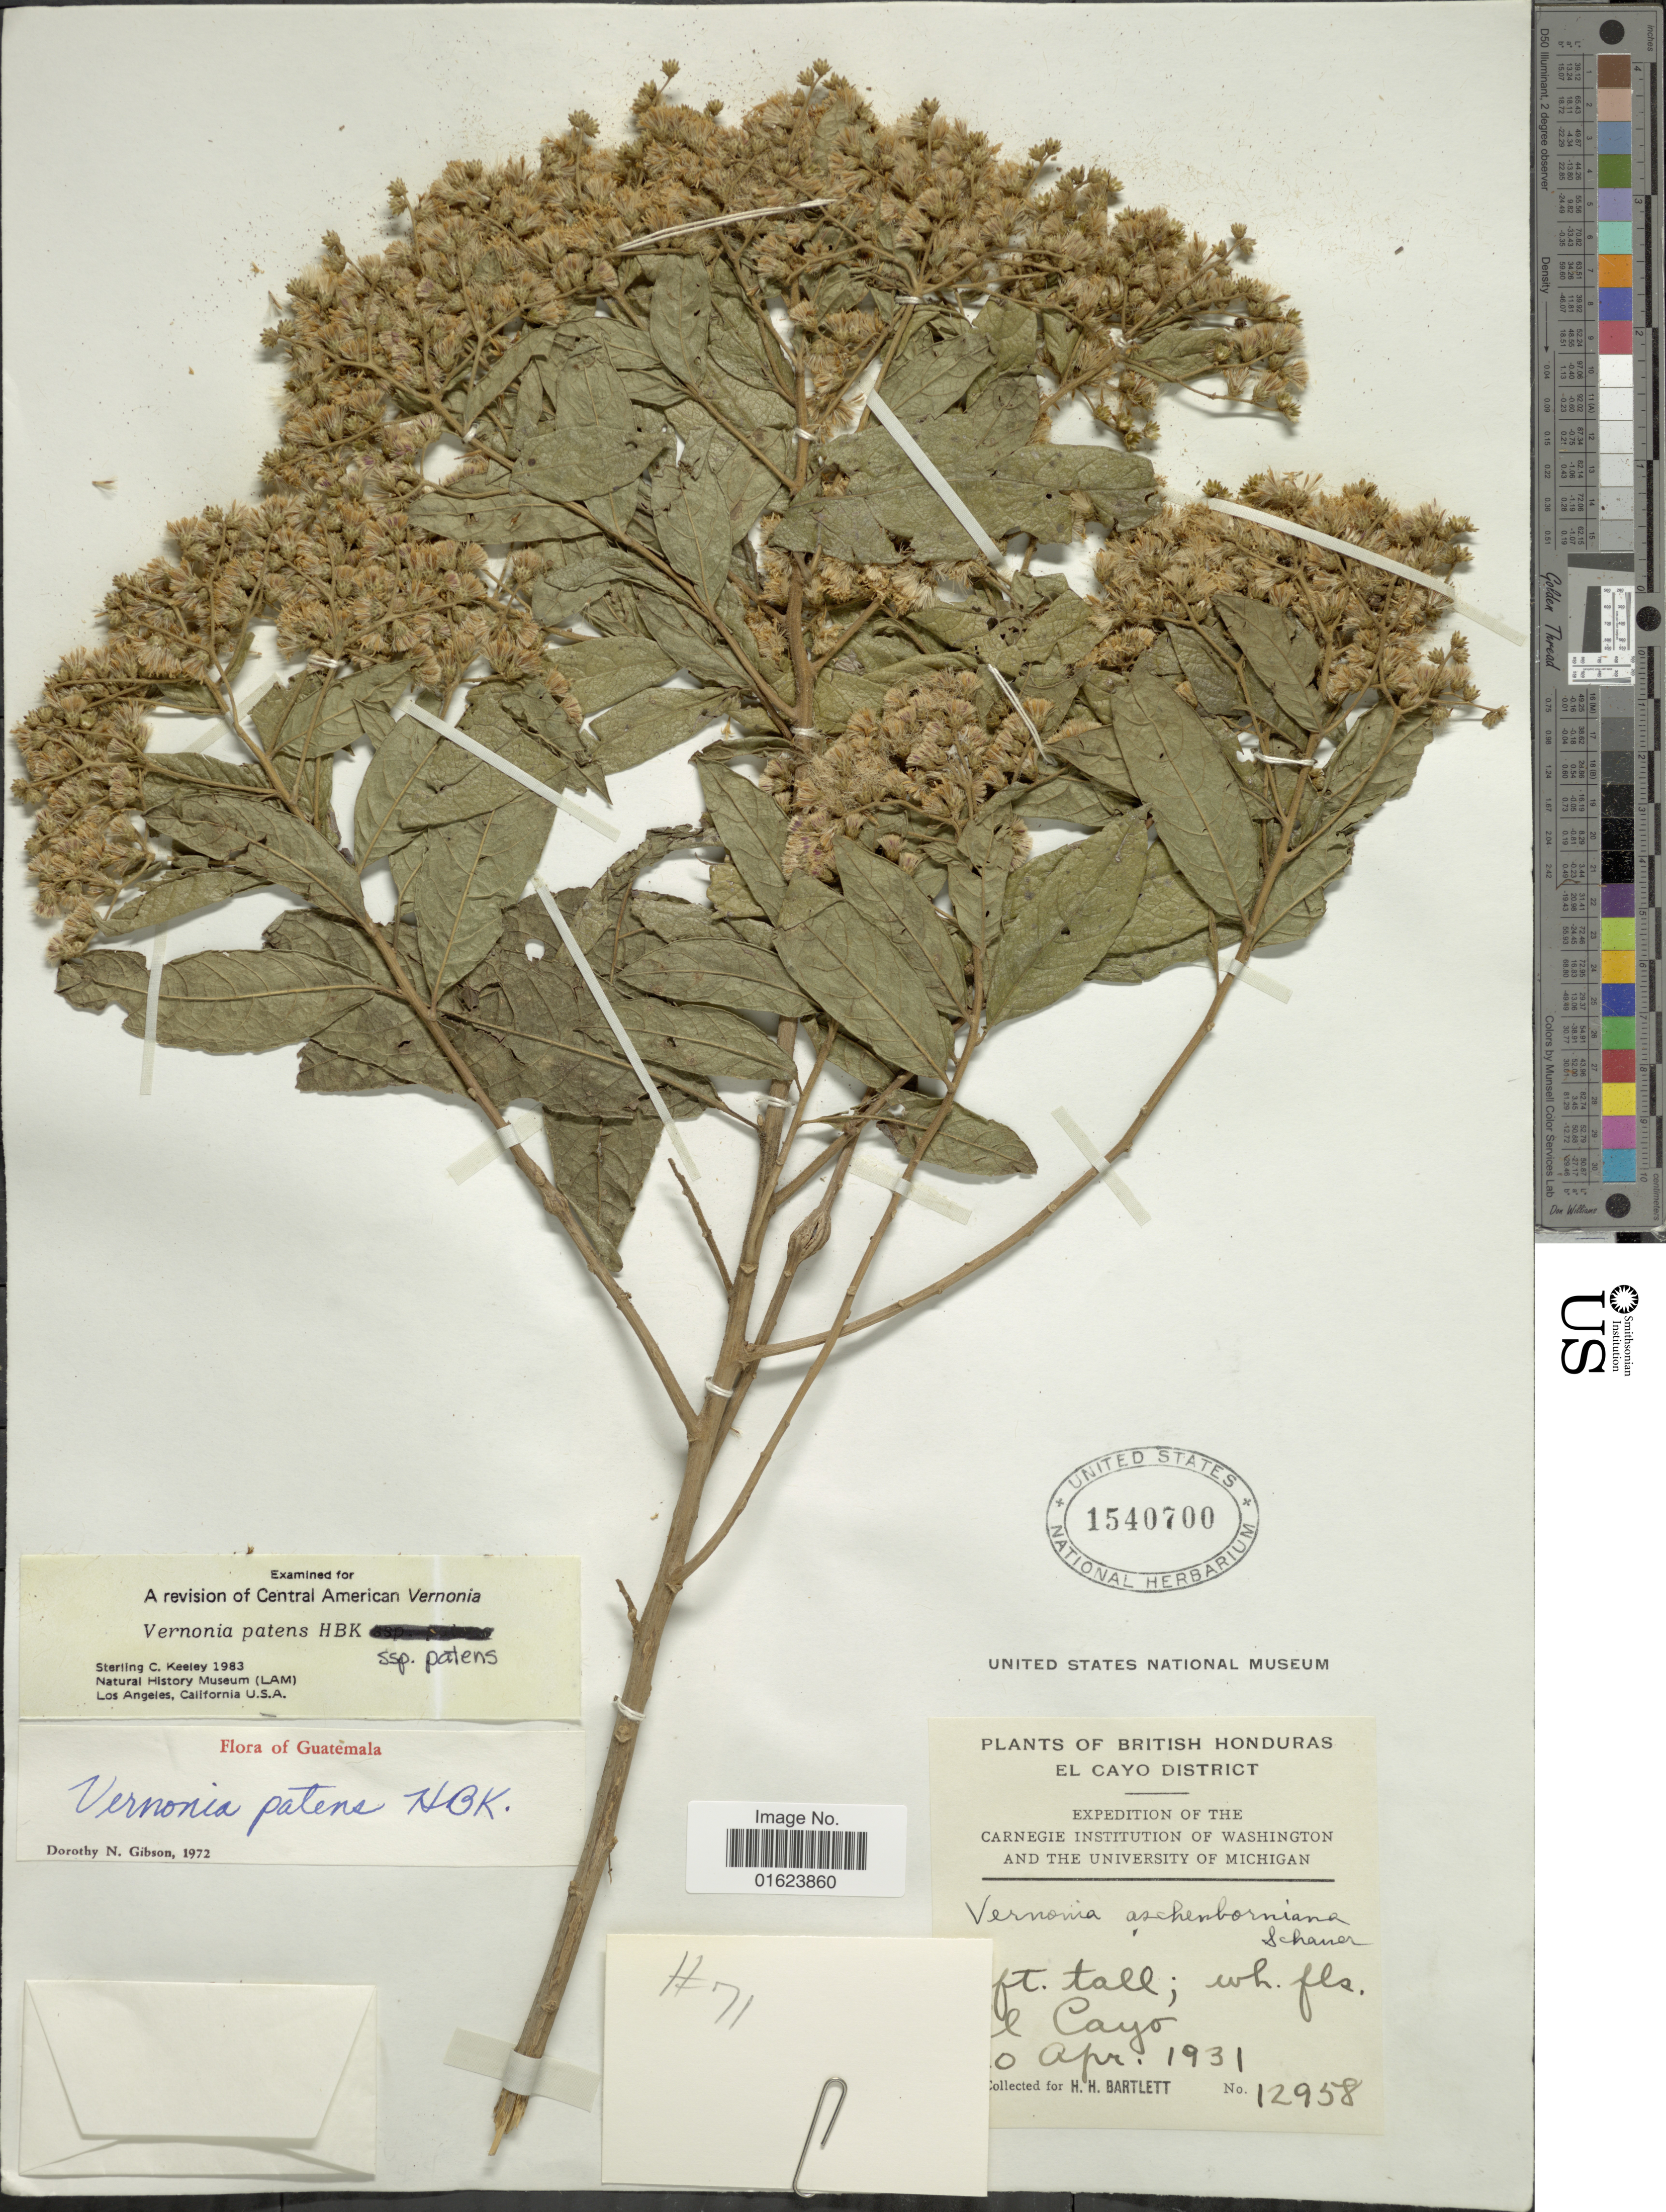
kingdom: Plantae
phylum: Tracheophyta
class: Magnoliopsida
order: Asterales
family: Asteraceae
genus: Vernonanthura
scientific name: Vernonanthura patens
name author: (Kunth) H. Rob.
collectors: H. H. Bartlett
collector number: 12958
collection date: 1931-04-20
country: Belize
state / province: Cayo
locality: British Honduras, El Cayo District. El Cayo.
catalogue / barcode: US 1540700